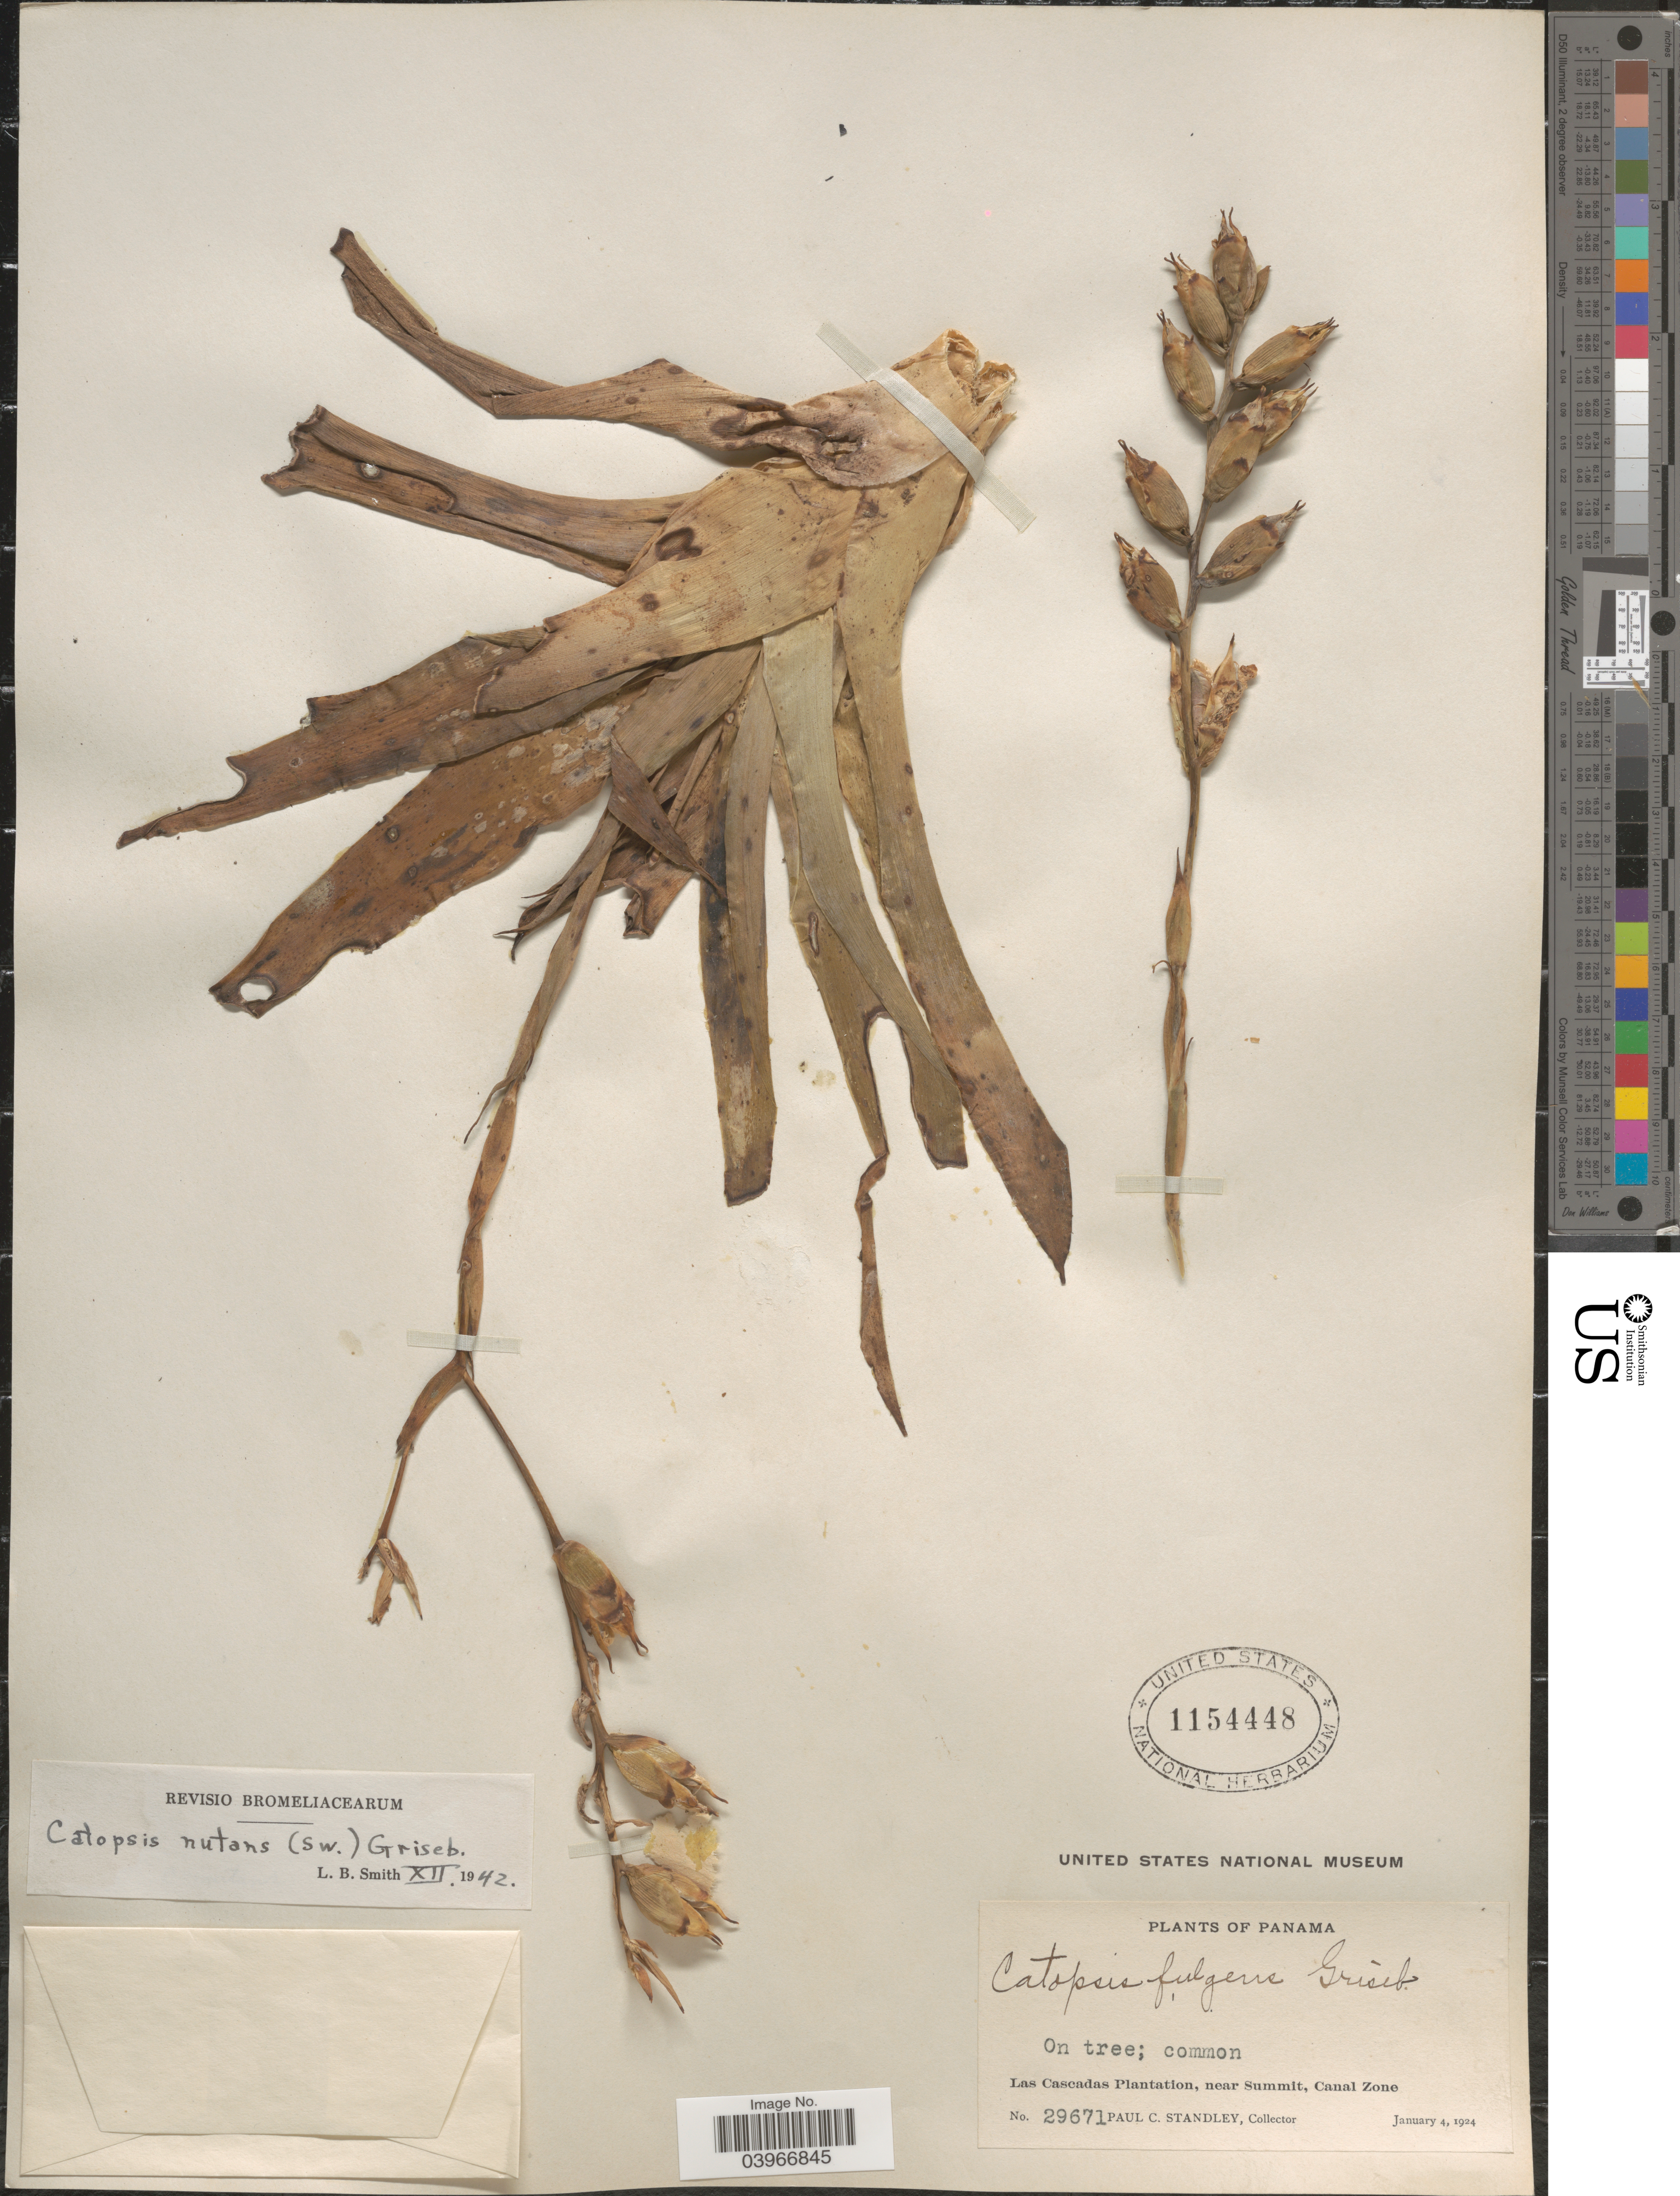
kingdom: Plantae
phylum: Tracheophyta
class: Liliopsida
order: Poales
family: Bromeliaceae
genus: Catopsis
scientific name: Catopsis nutans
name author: (Sw.) Griseb.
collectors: P. C. Standley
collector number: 29671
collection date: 1924-01-04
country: Panama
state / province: Colón / Panamá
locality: Las Cascadas Plantation, near Summit, Canal Zone.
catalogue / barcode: US 1154448